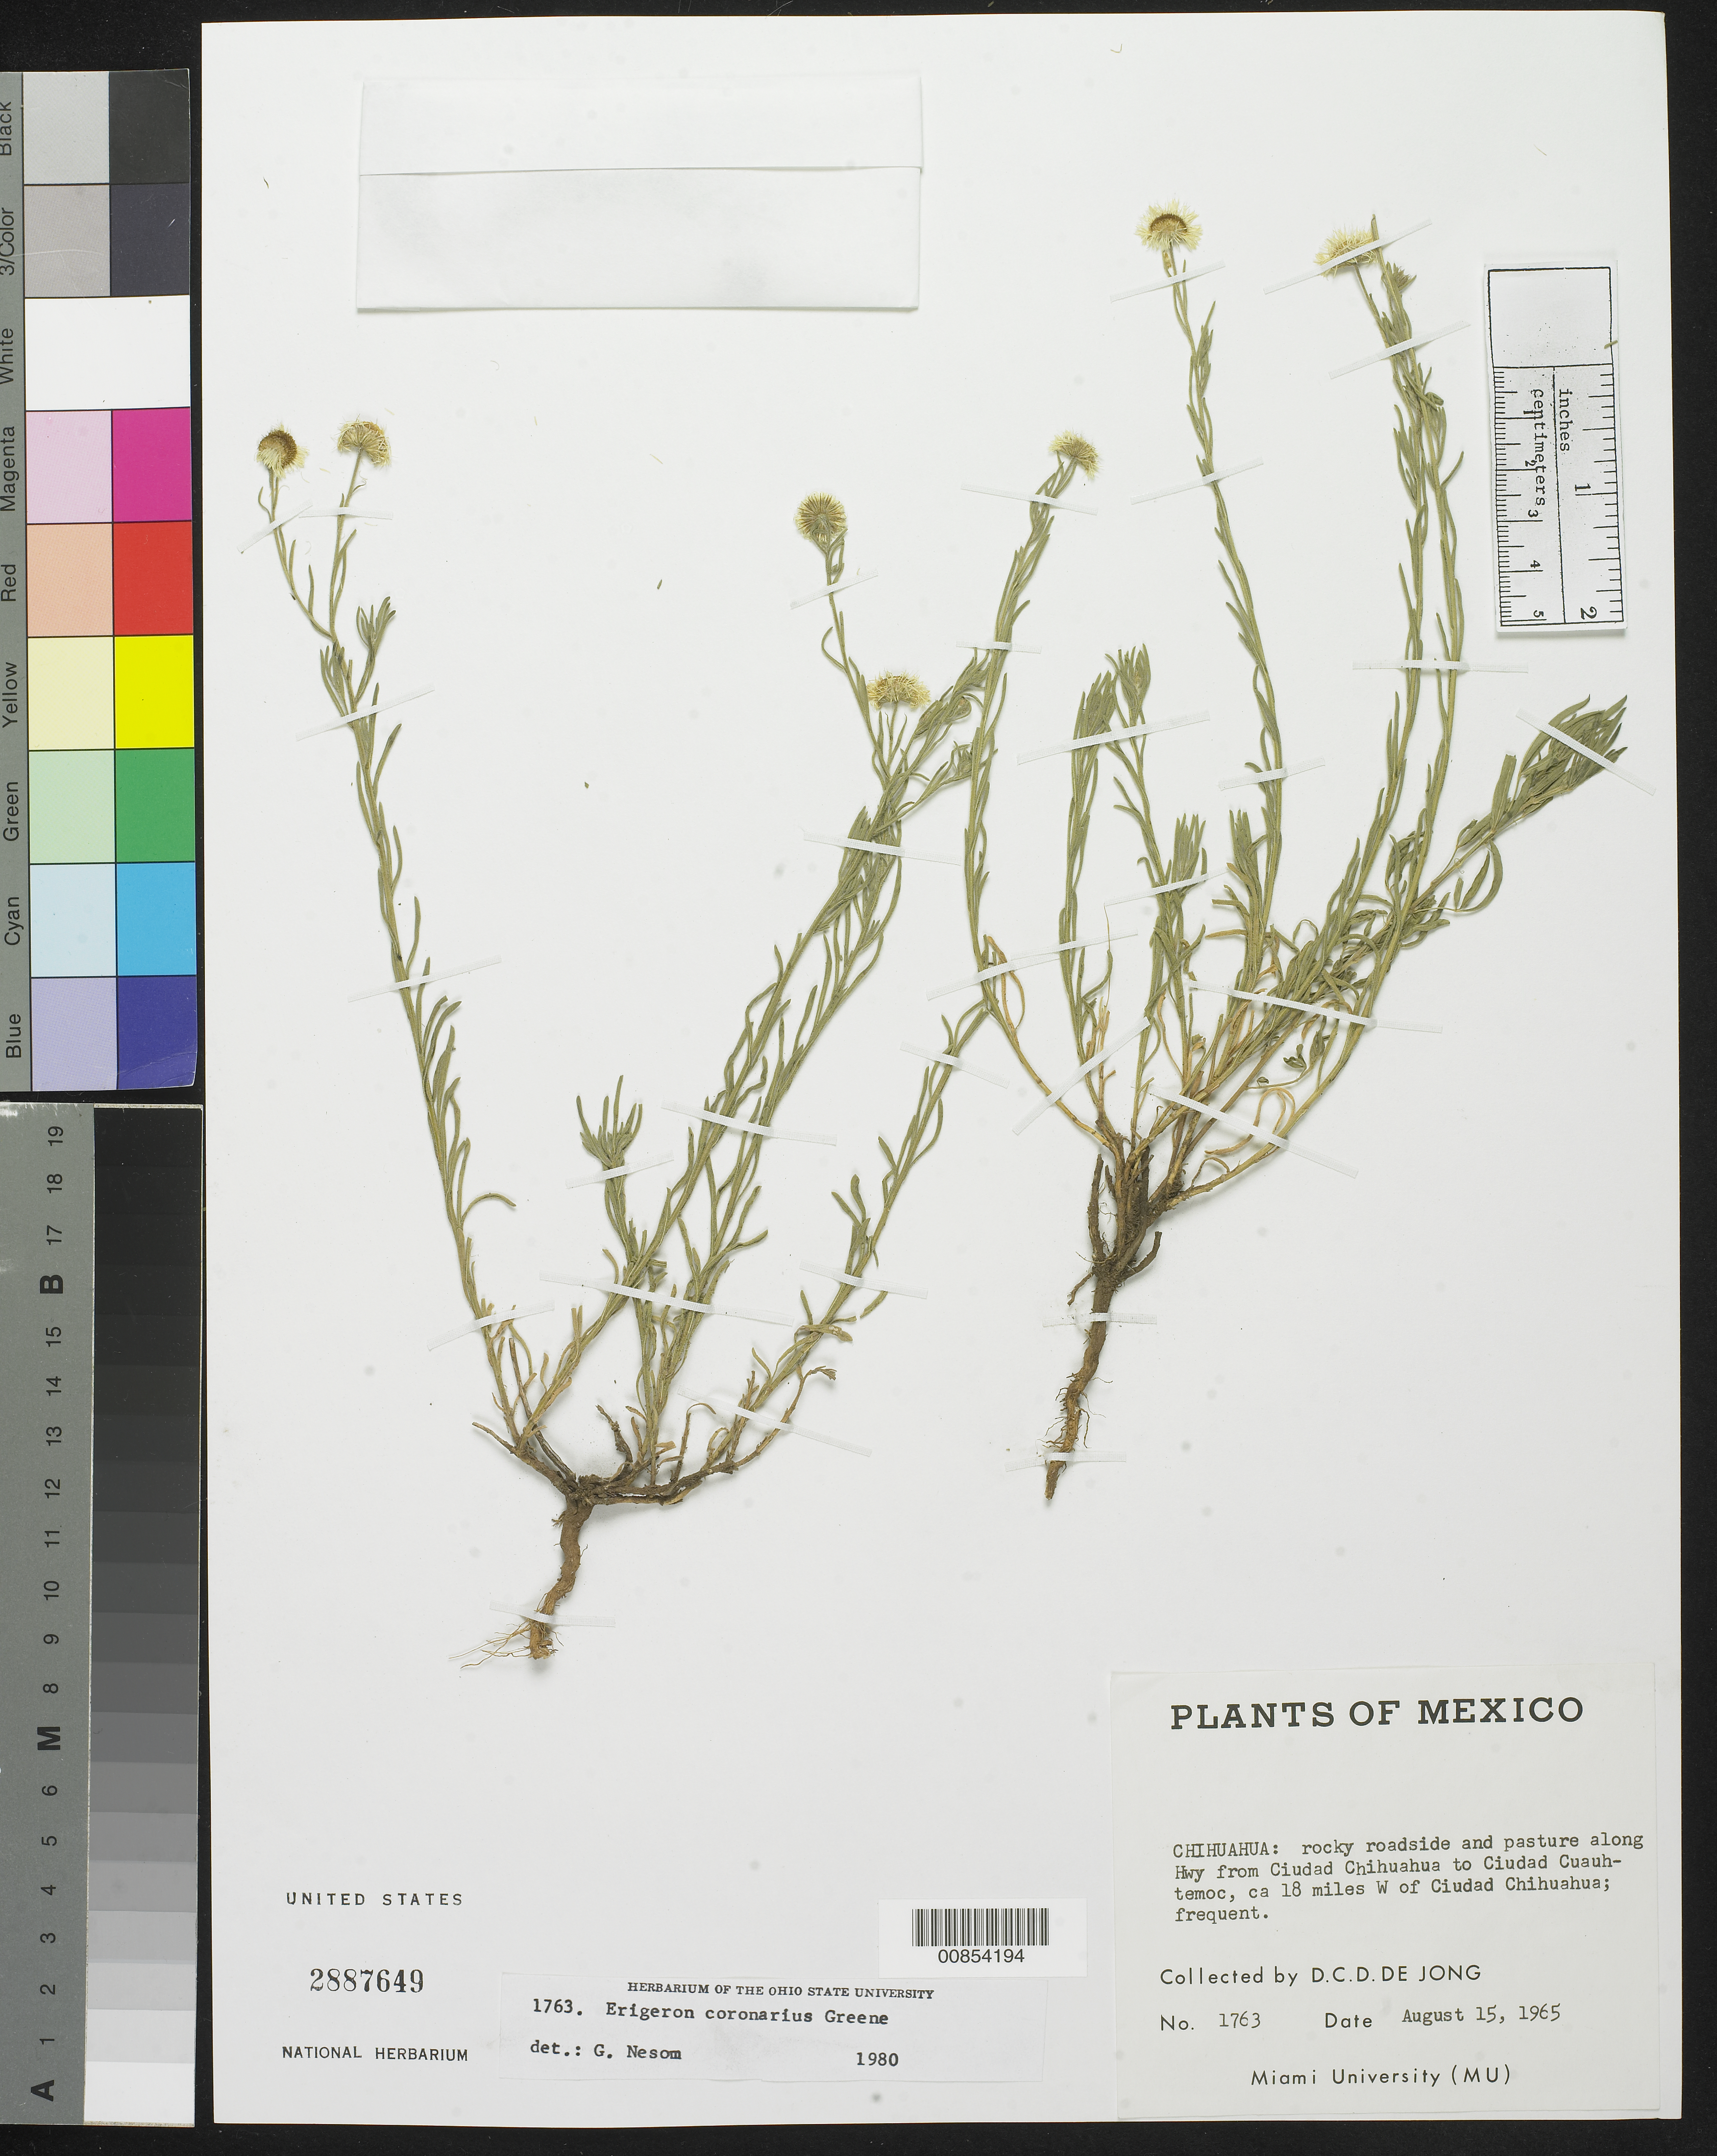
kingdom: Plantae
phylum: Tracheophyta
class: Magnoliopsida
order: Asterales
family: Asteraceae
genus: Erigeron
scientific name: Erigeron coronarius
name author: Greene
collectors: D. de Jong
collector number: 1763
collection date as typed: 15 Aug 1965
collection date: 1965-08-15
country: Mexico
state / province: Chihuahua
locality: Along Hwy from Ciudad Chihuahua to Ciudad Cuauhtémoc, ca. 18 miles W of Ciudad Chihuahua.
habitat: Rocky roadside and pasture along Hwy.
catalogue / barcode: US 2887649